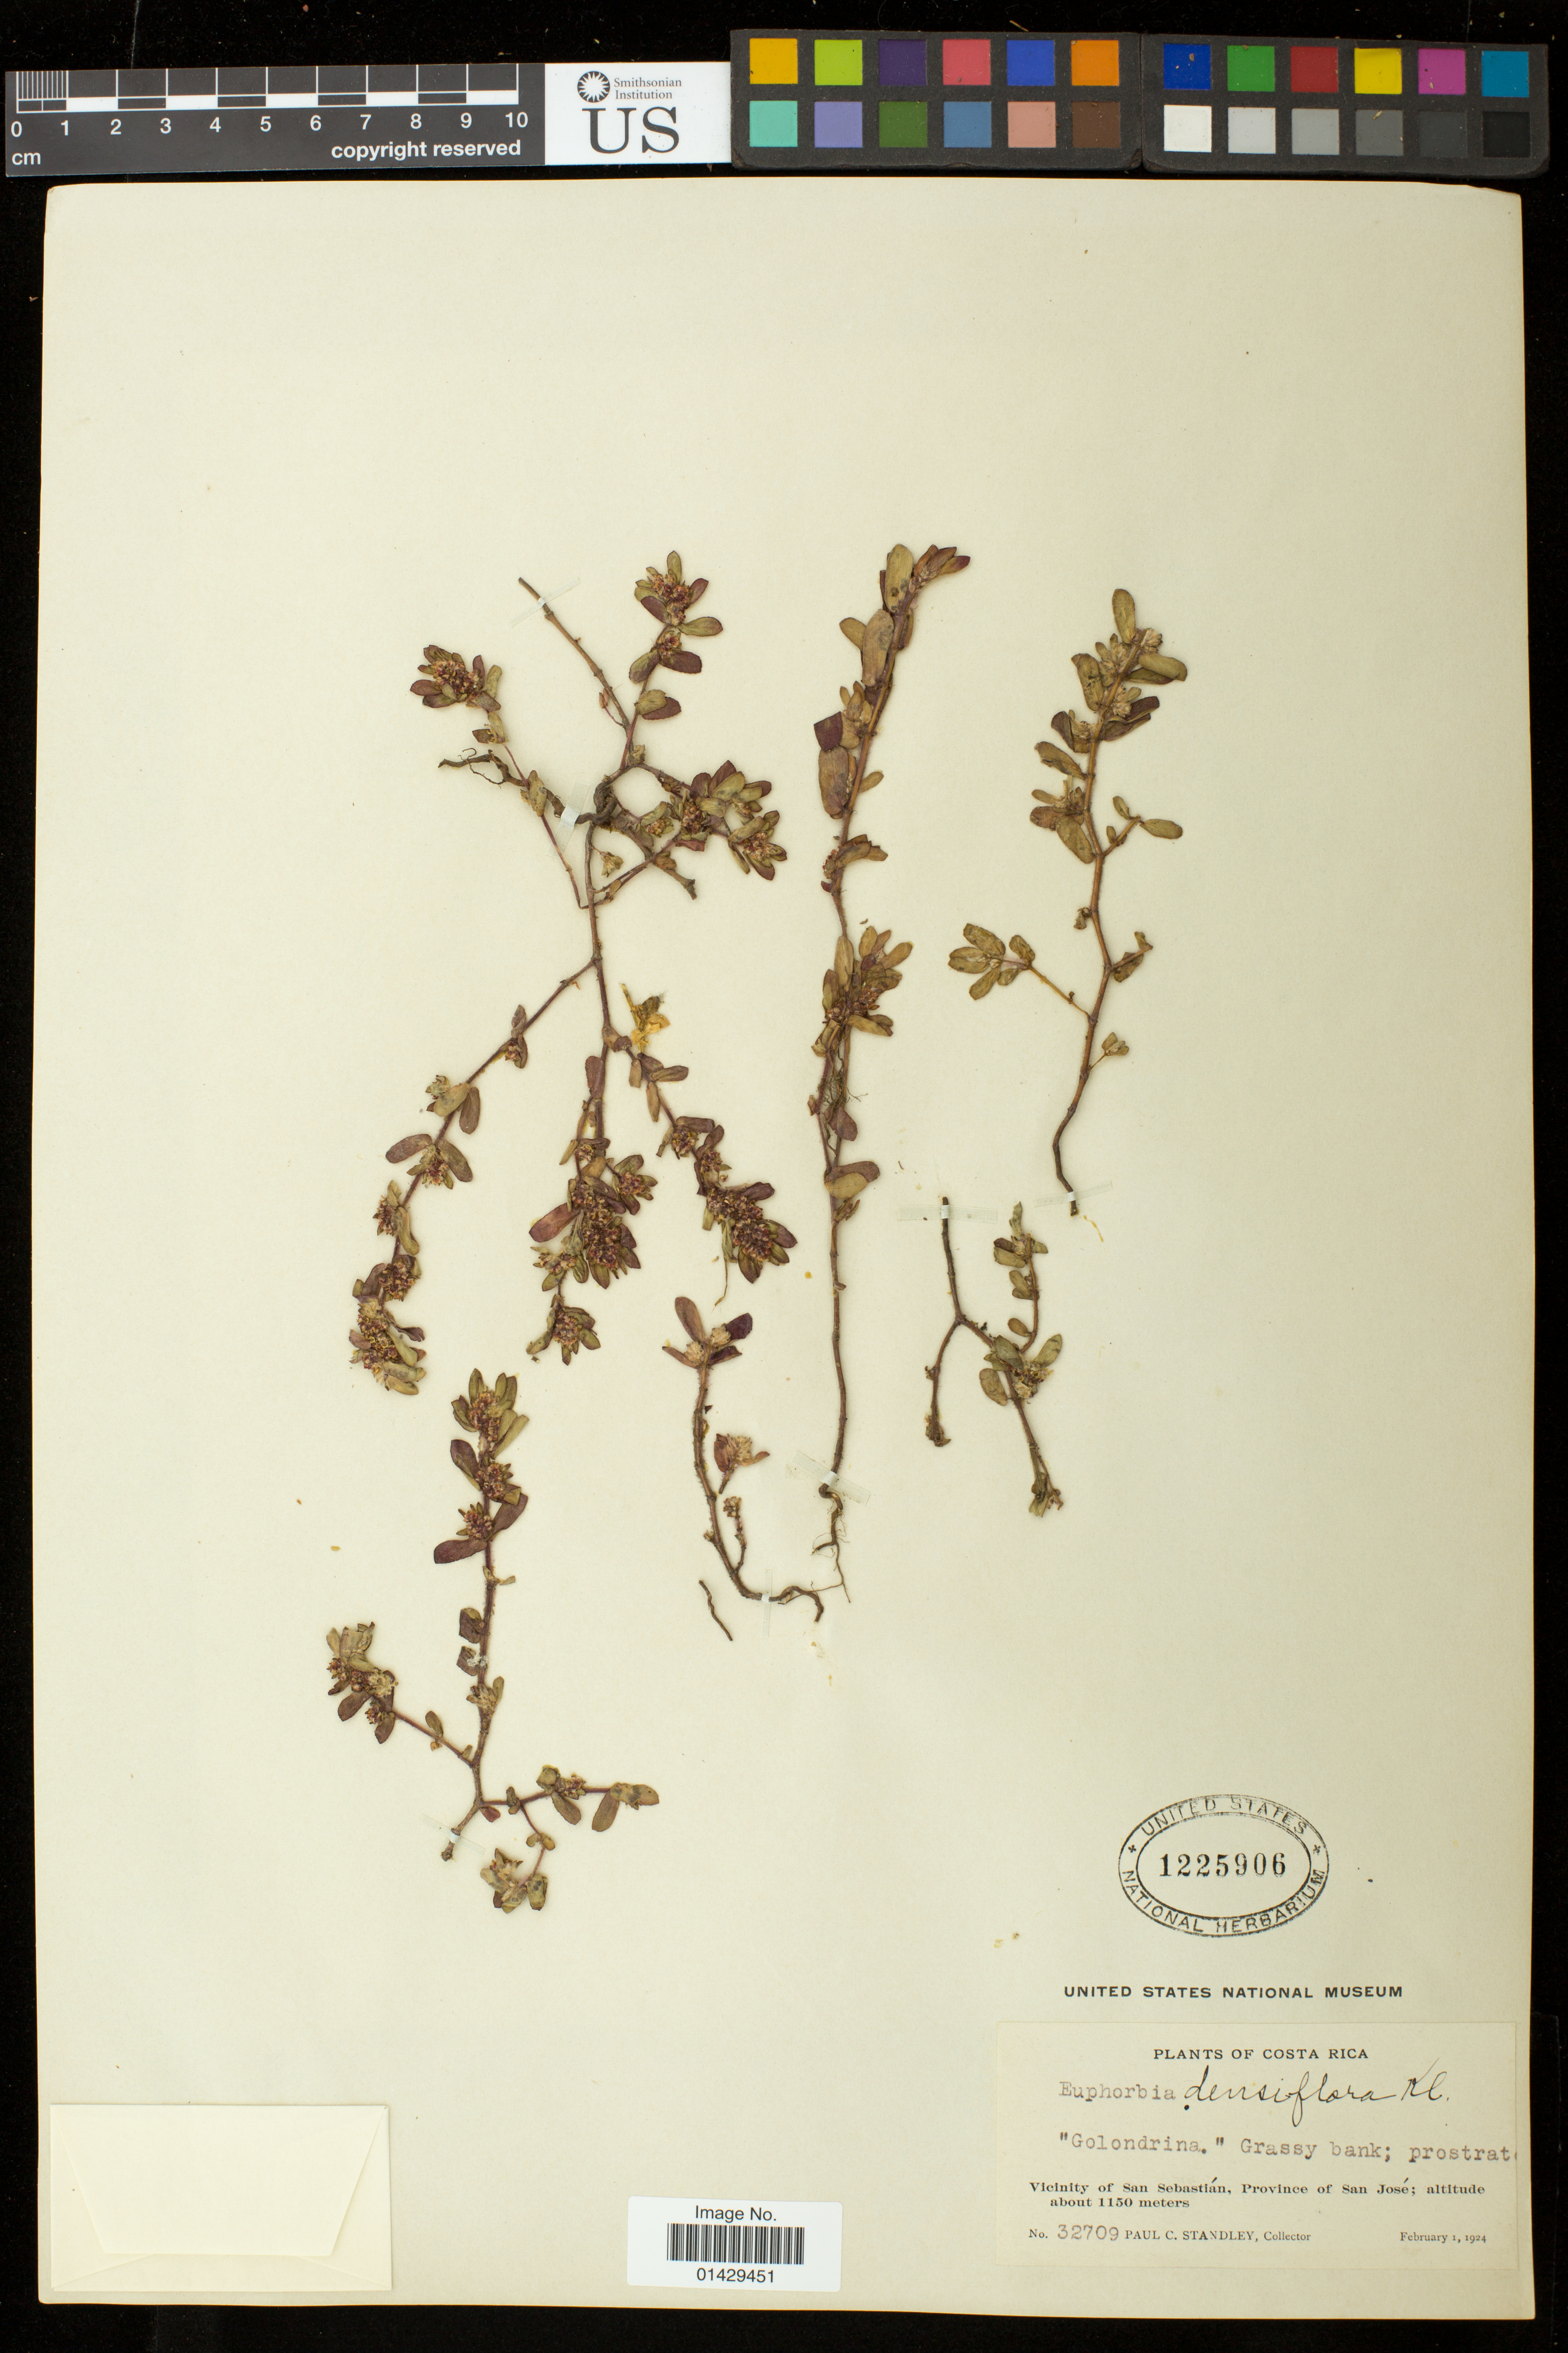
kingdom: Plantae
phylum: Tracheophyta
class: Magnoliopsida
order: Malpighiales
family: Euphorbiaceae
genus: Euphorbia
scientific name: Euphorbia densiflora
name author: (Klotzsch & Garcke) Klotzsch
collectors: P. C. Standley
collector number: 32709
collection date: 1924-02-01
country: Costa Rica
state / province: San José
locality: Vicinity of San Sebastián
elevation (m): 1150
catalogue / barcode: US 1225906